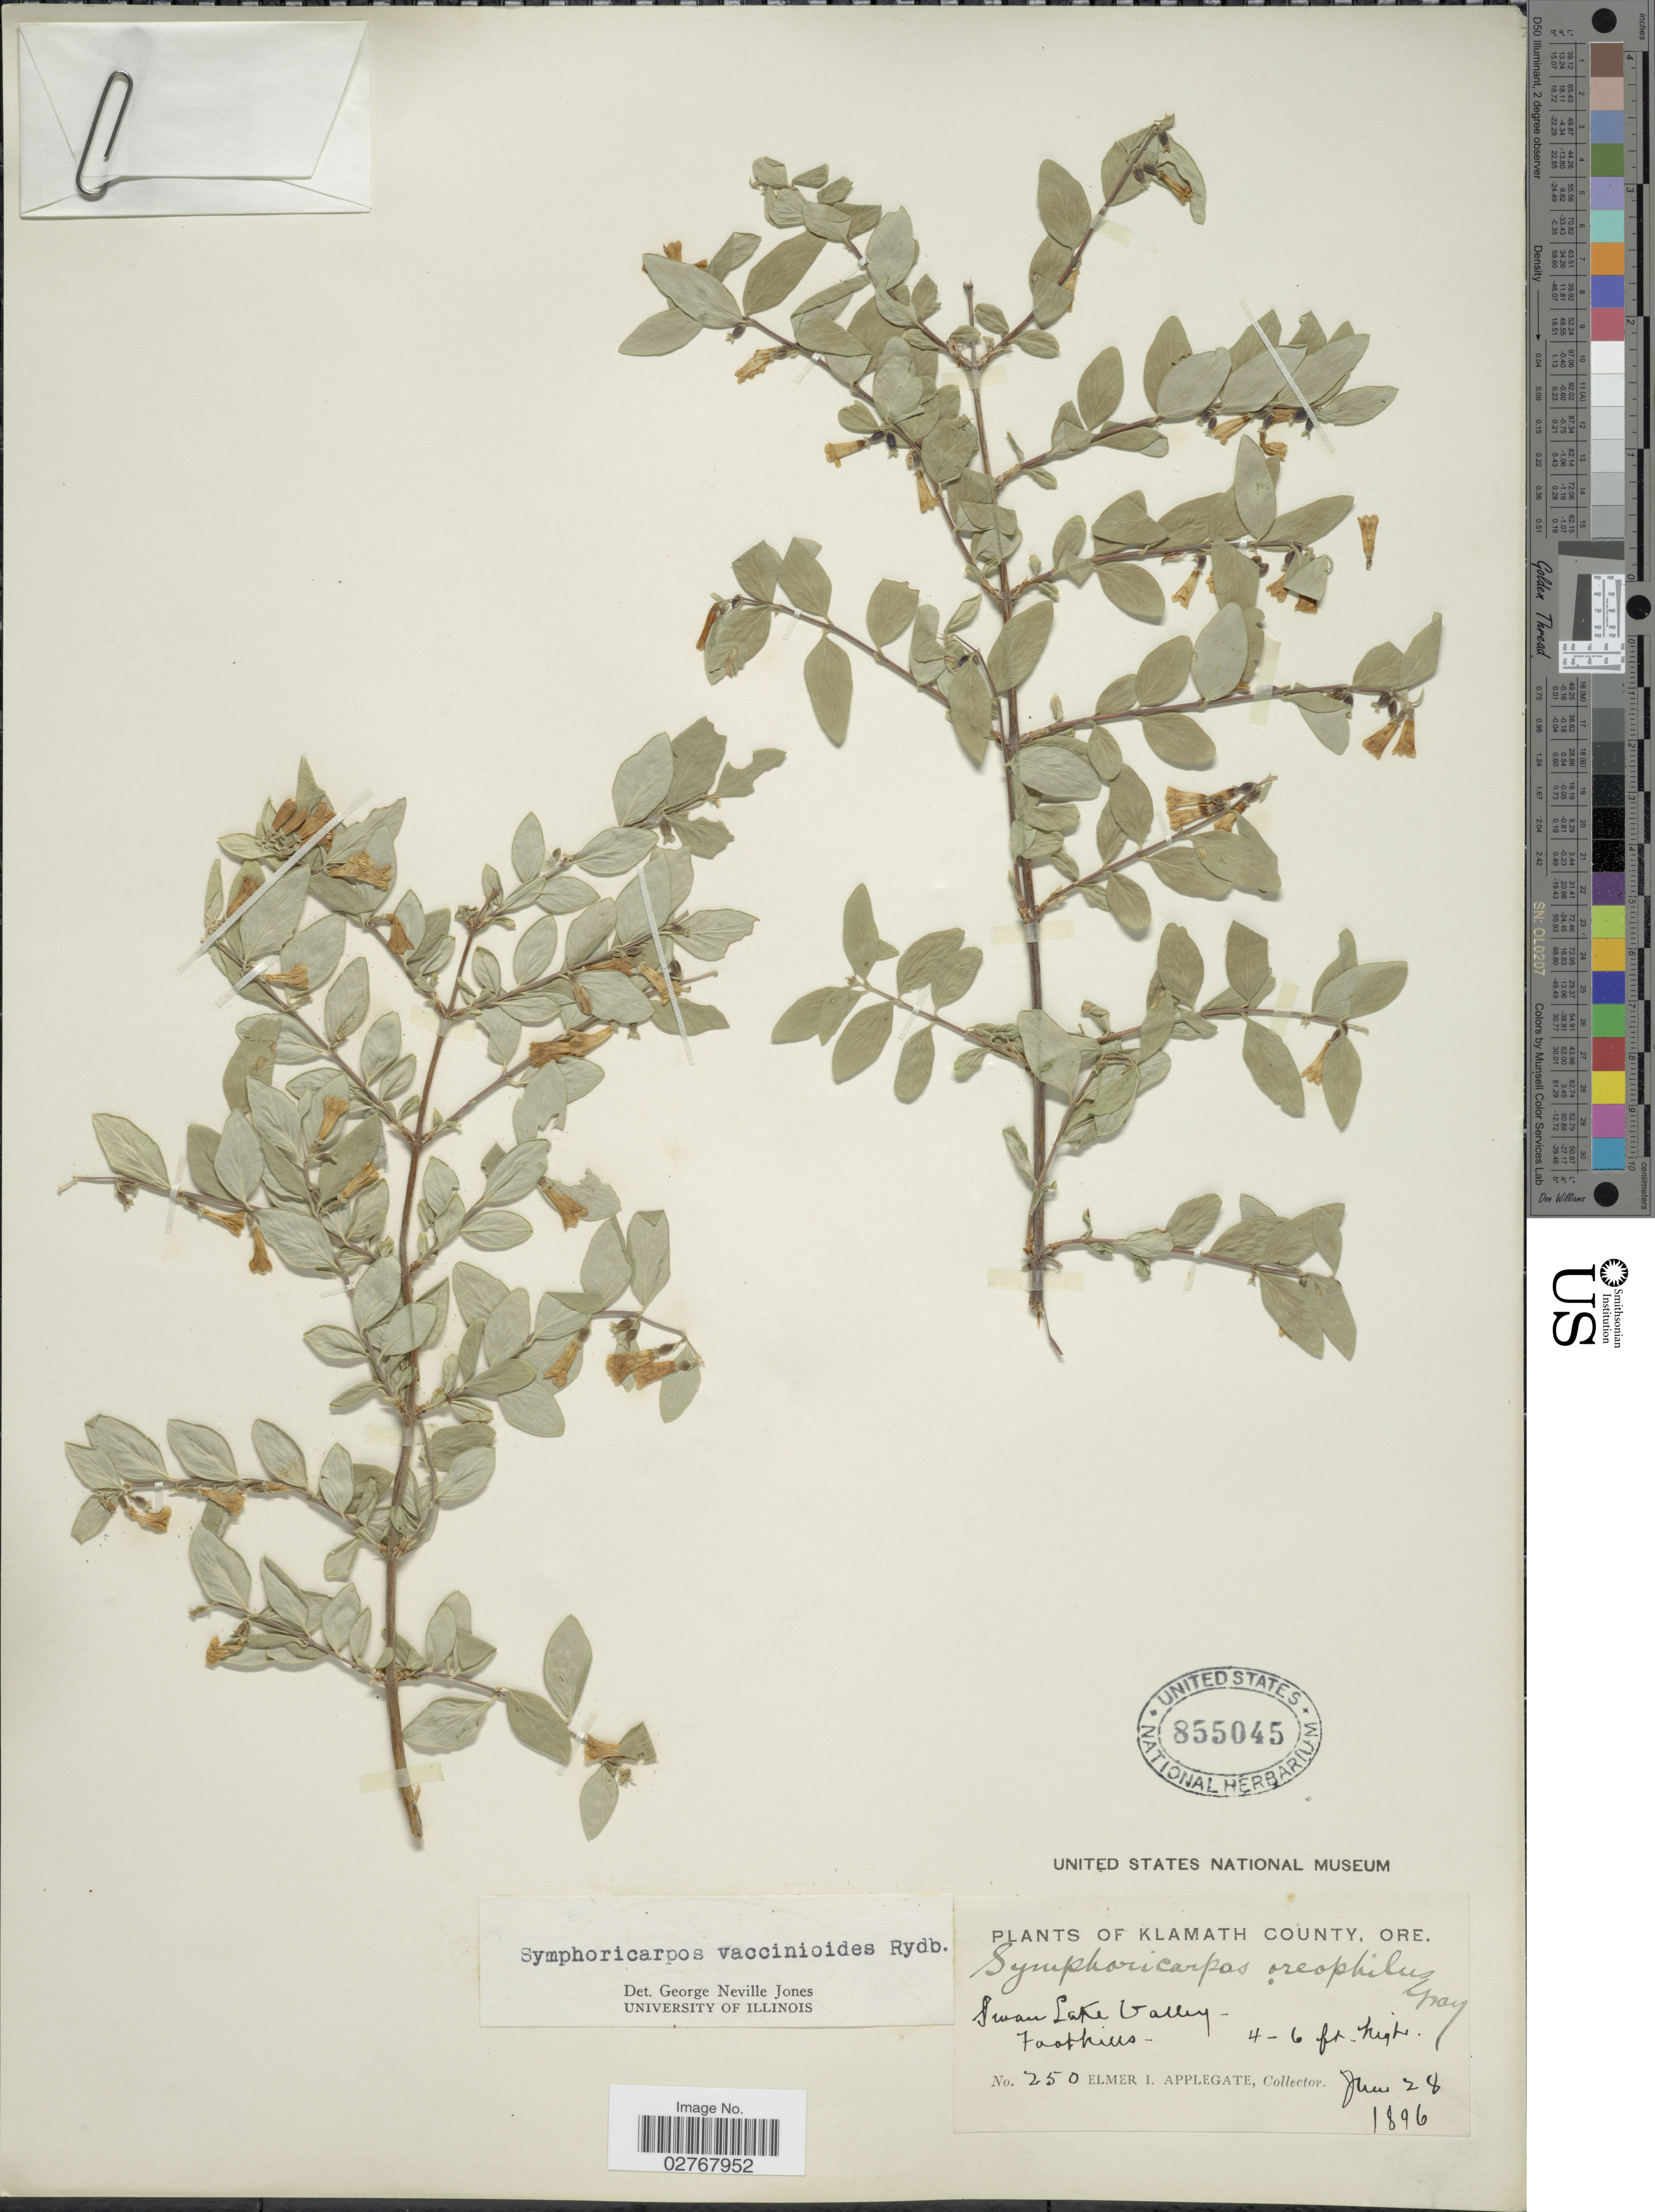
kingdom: Plantae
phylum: Tracheophyta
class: Magnoliopsida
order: Dipsacales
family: Caprifoliaceae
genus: Symphoricarpos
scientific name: Symphoricarpos vaccinioides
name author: Rydb.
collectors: E. I. Applegate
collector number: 250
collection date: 1896-06-28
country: United States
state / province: Oregon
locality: Klamath County, Swan Lake Valley. Foothills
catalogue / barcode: US 855045